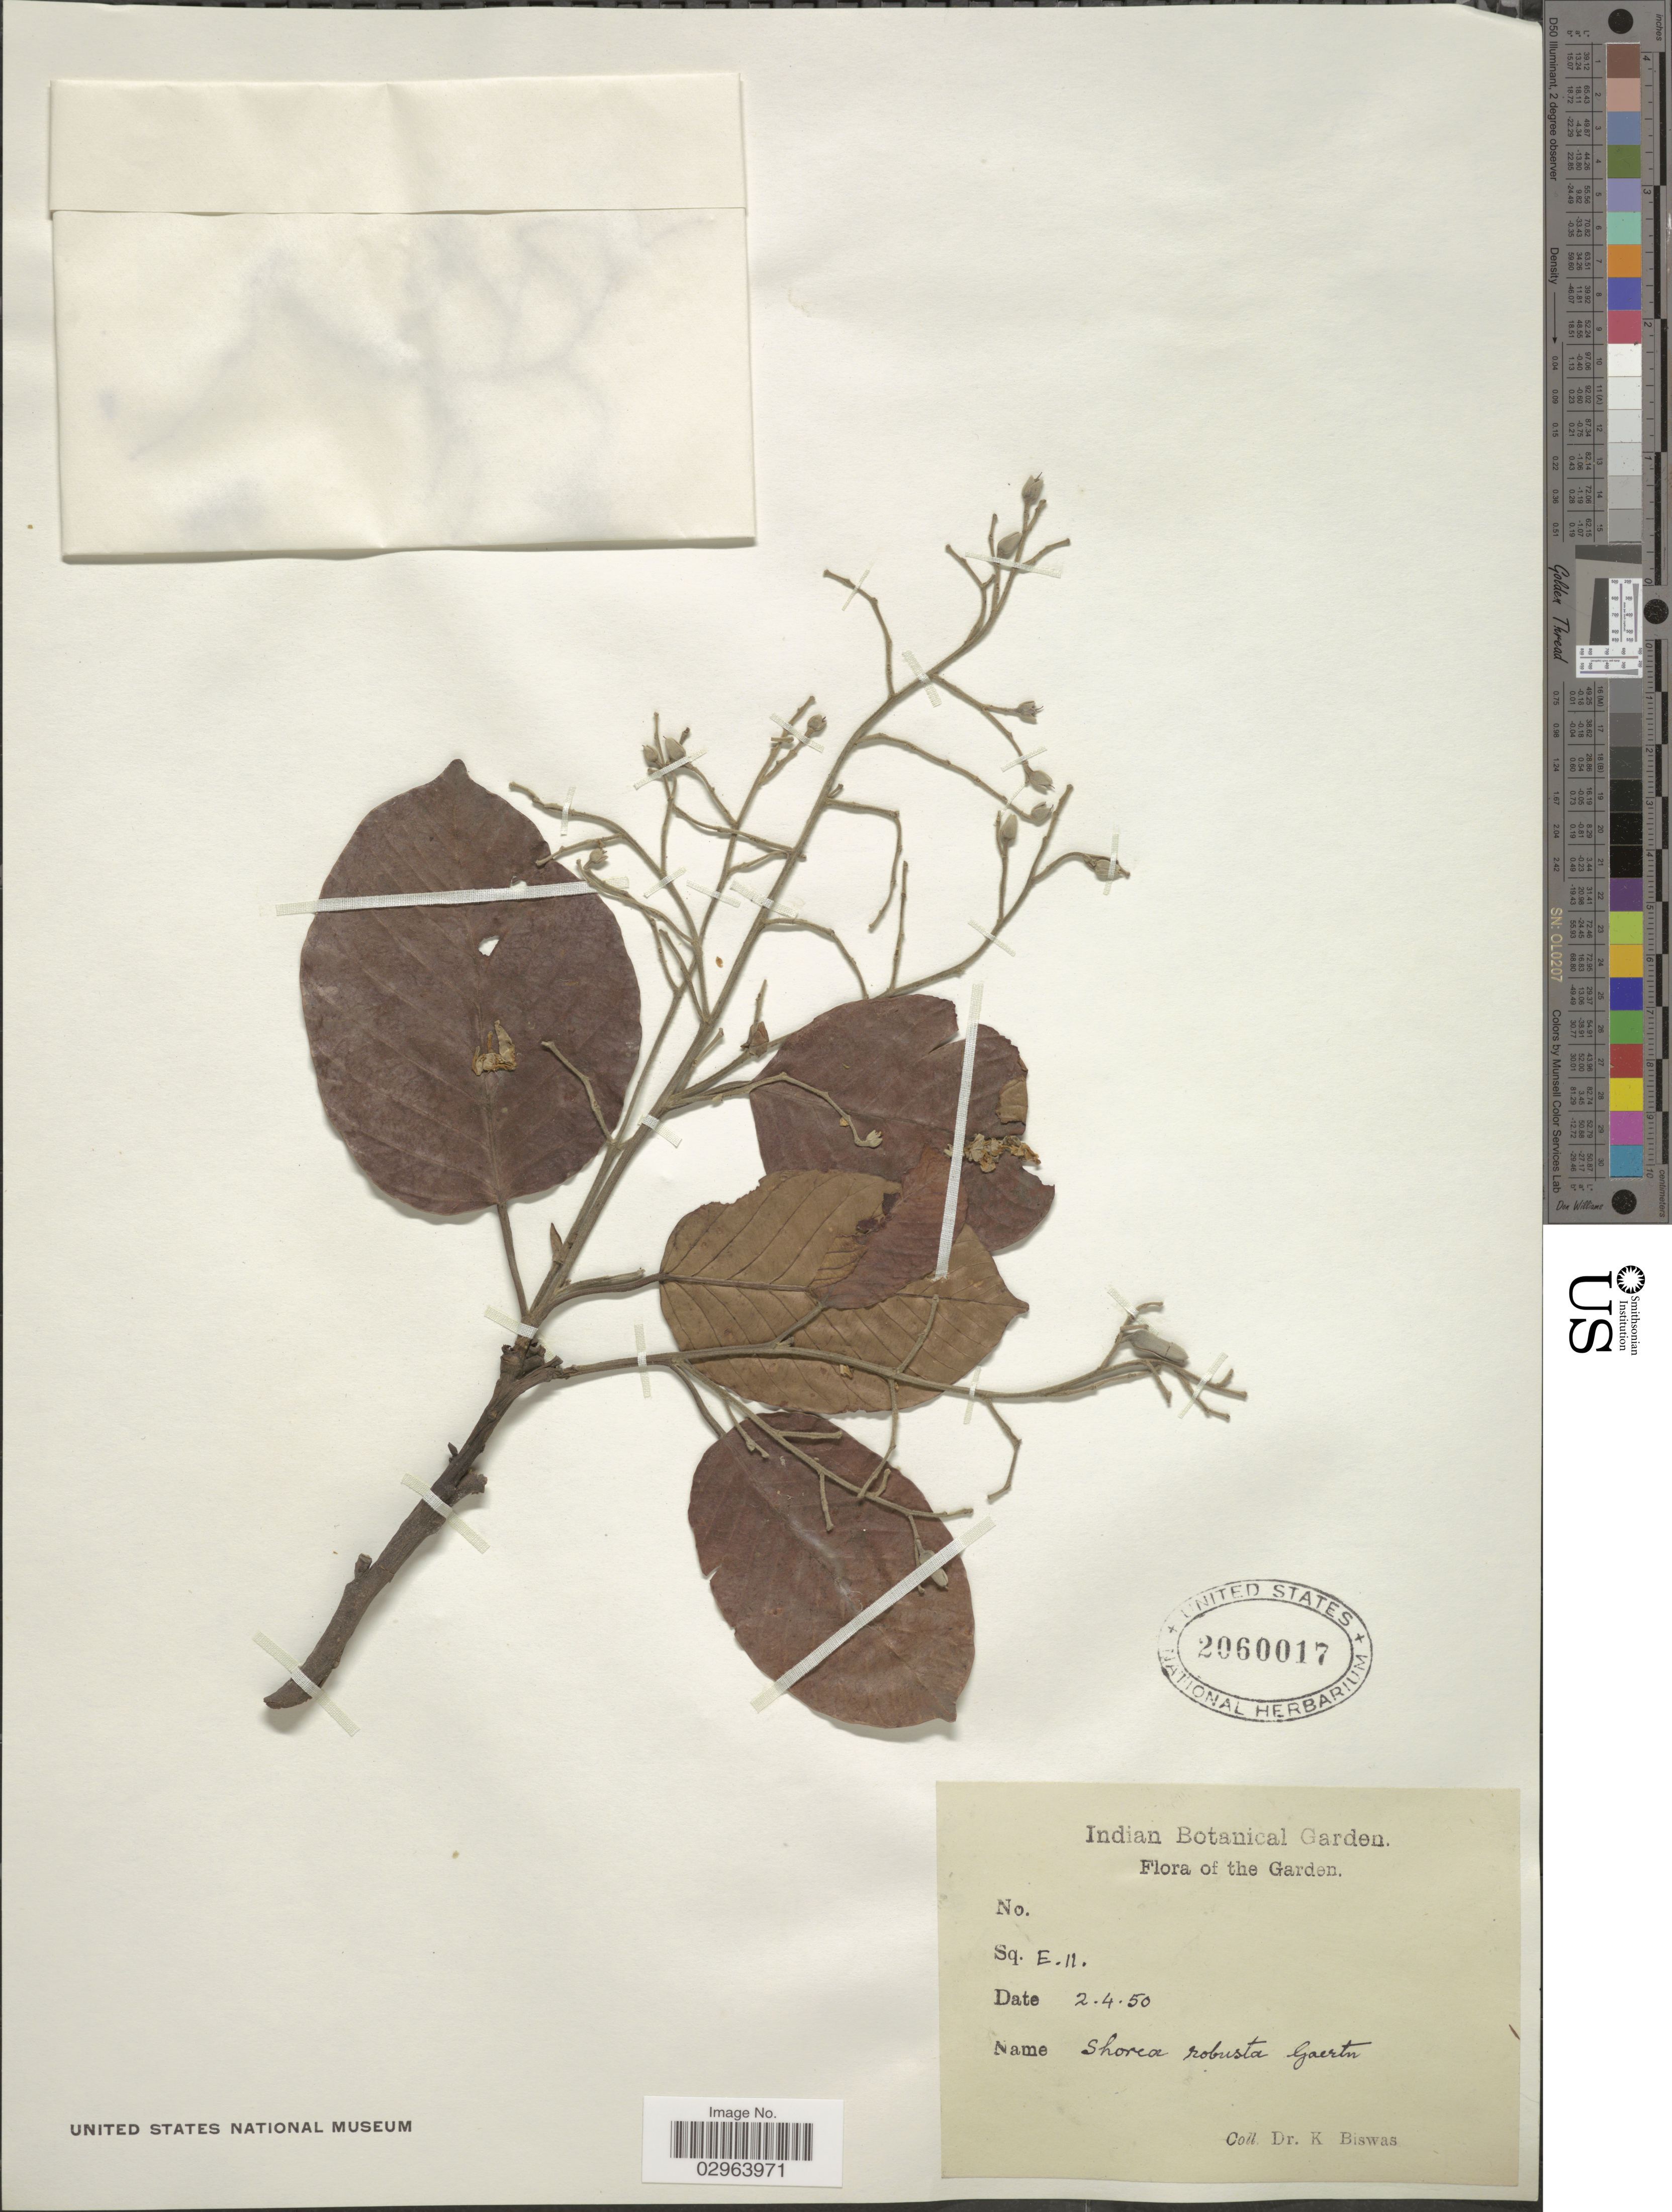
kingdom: Plantae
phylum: Tracheophyta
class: Magnoliopsida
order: Malvales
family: Dipterocarpaceae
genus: Shorea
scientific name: Shorea robusta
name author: C.F. Gaertn.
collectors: K. Biswas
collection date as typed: Transcribed d/m/y: 2/4/50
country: India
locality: Garden. Indian Botanical Garden.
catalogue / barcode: US 2060017